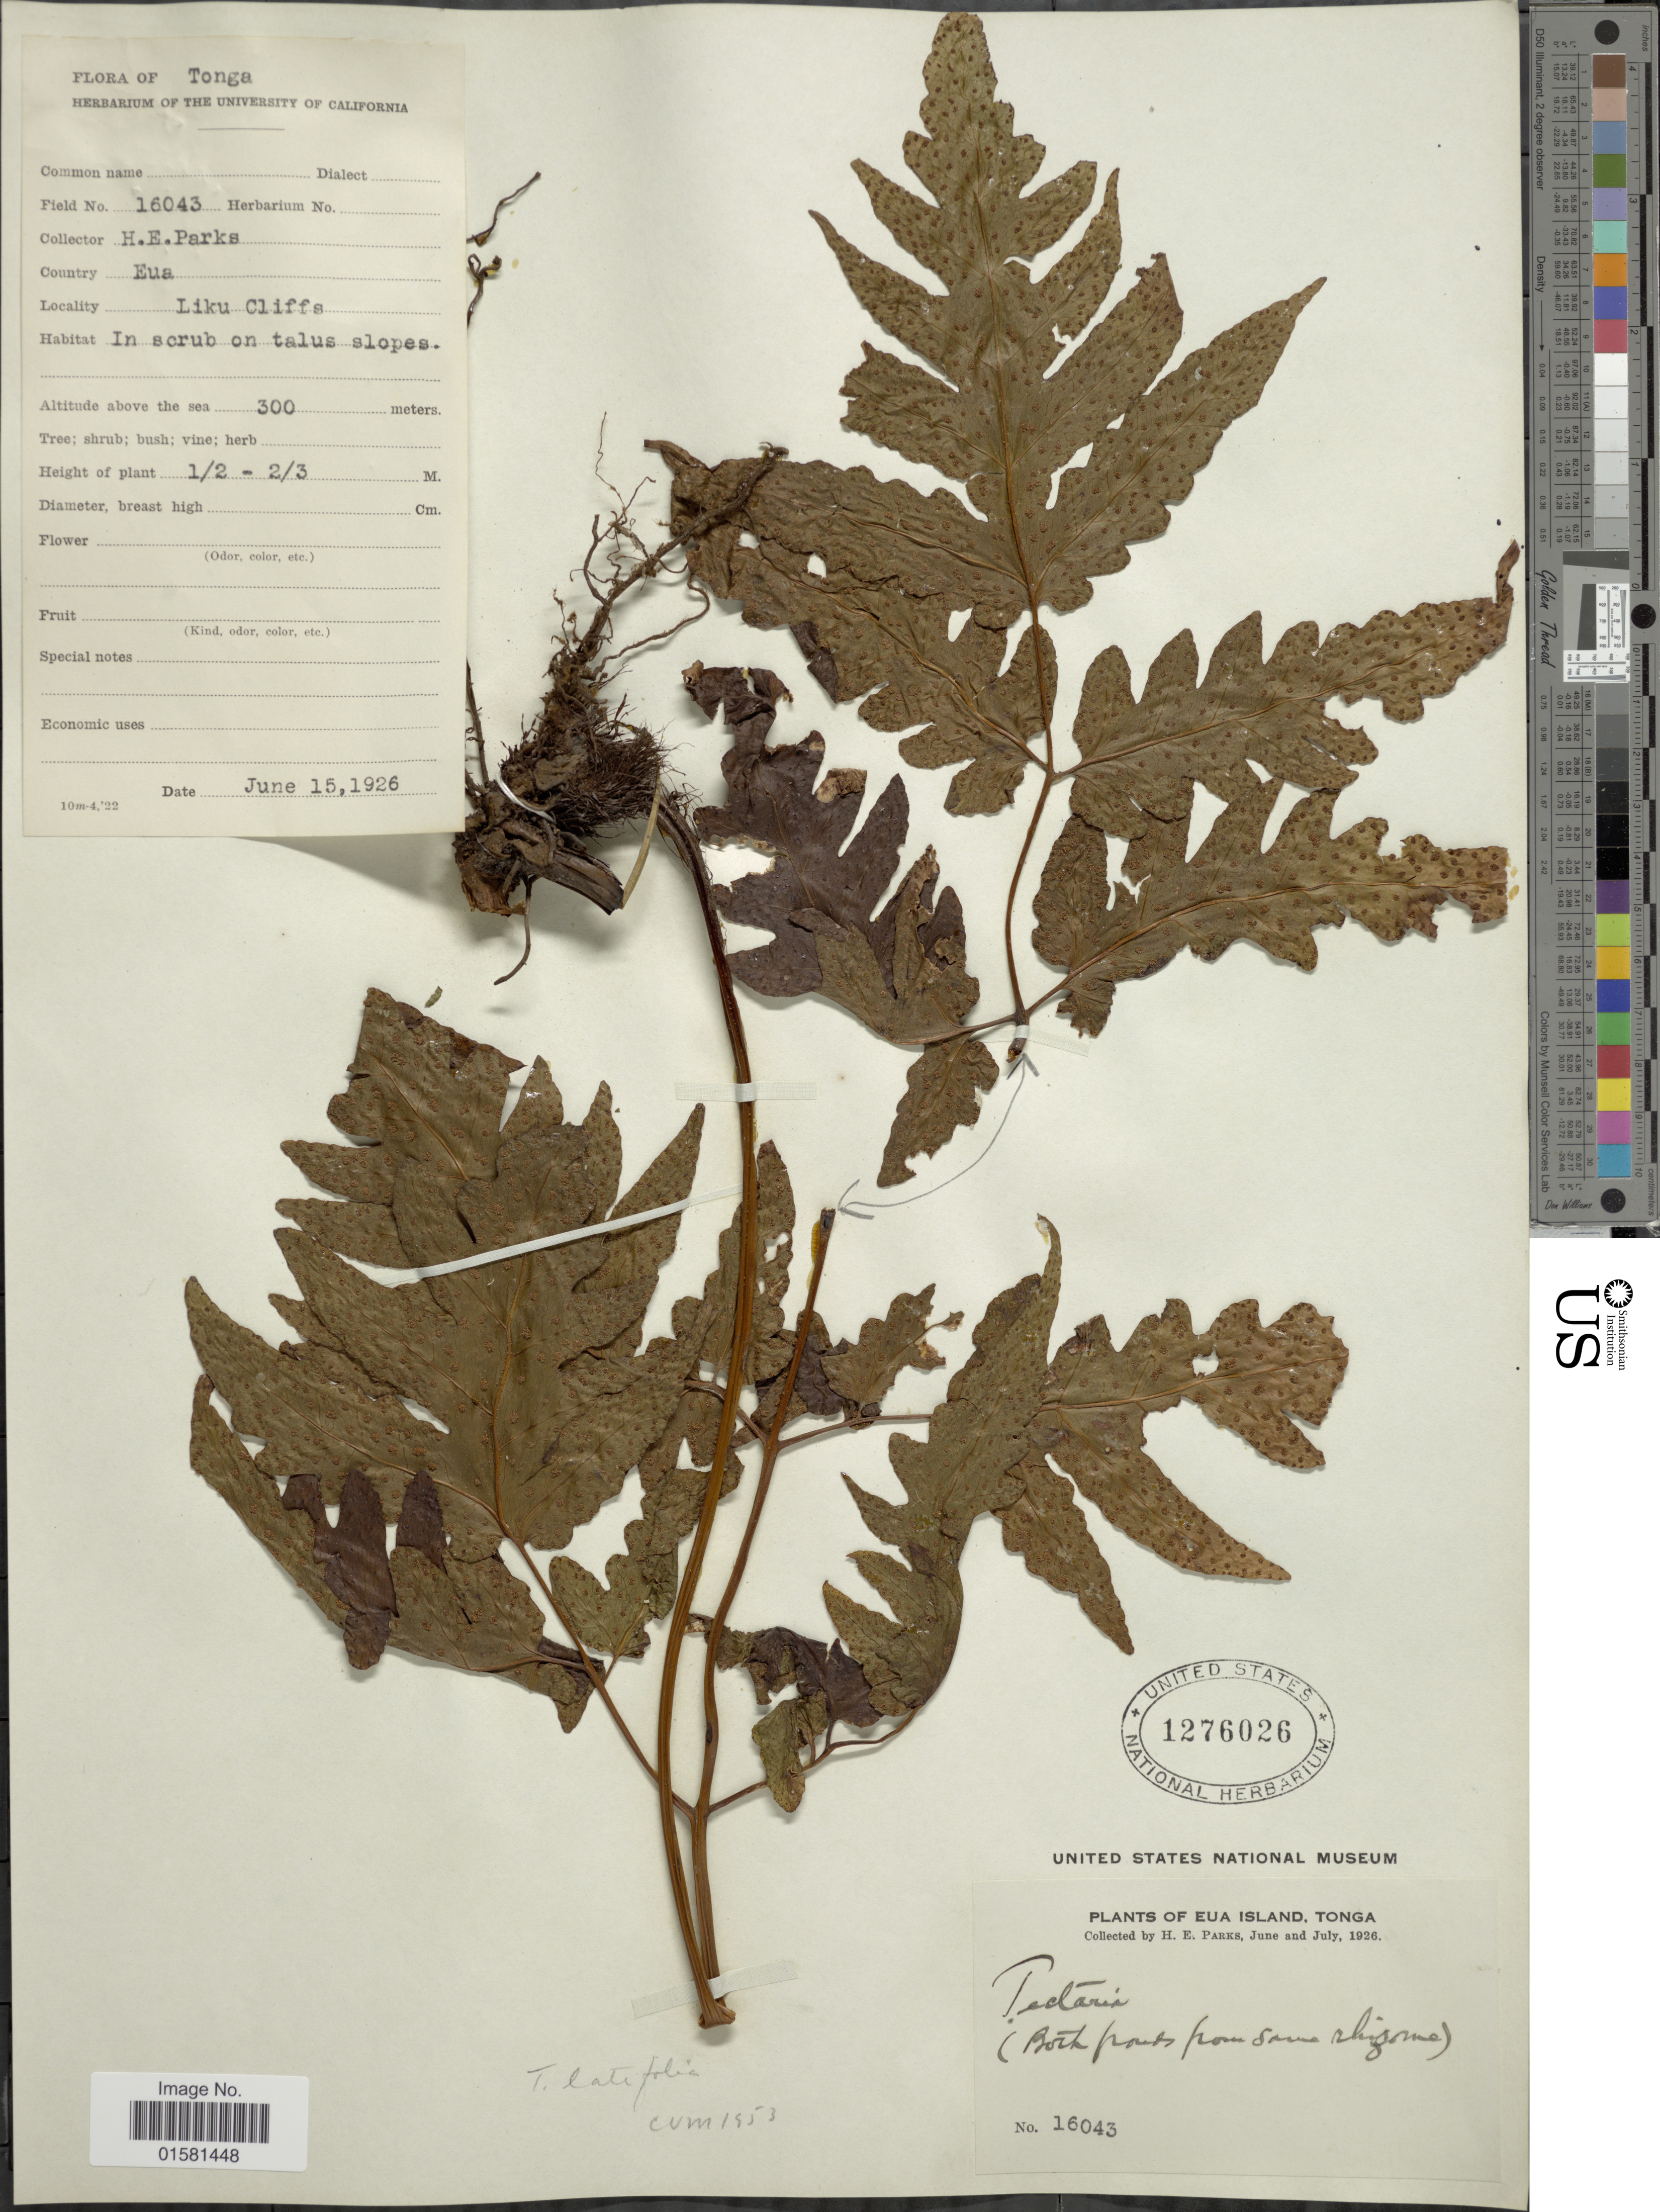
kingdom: Plantae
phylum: Tracheophyta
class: Polypodiopsida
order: Polypodiales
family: Tectariaceae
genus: Tectaria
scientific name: Tectaria latifolia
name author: (G. Forst.) Copel.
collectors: H. E. Parks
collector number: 16043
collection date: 1926-06-15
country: Tonga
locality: EUA Island, Tonga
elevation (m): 300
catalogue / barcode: US 1276026